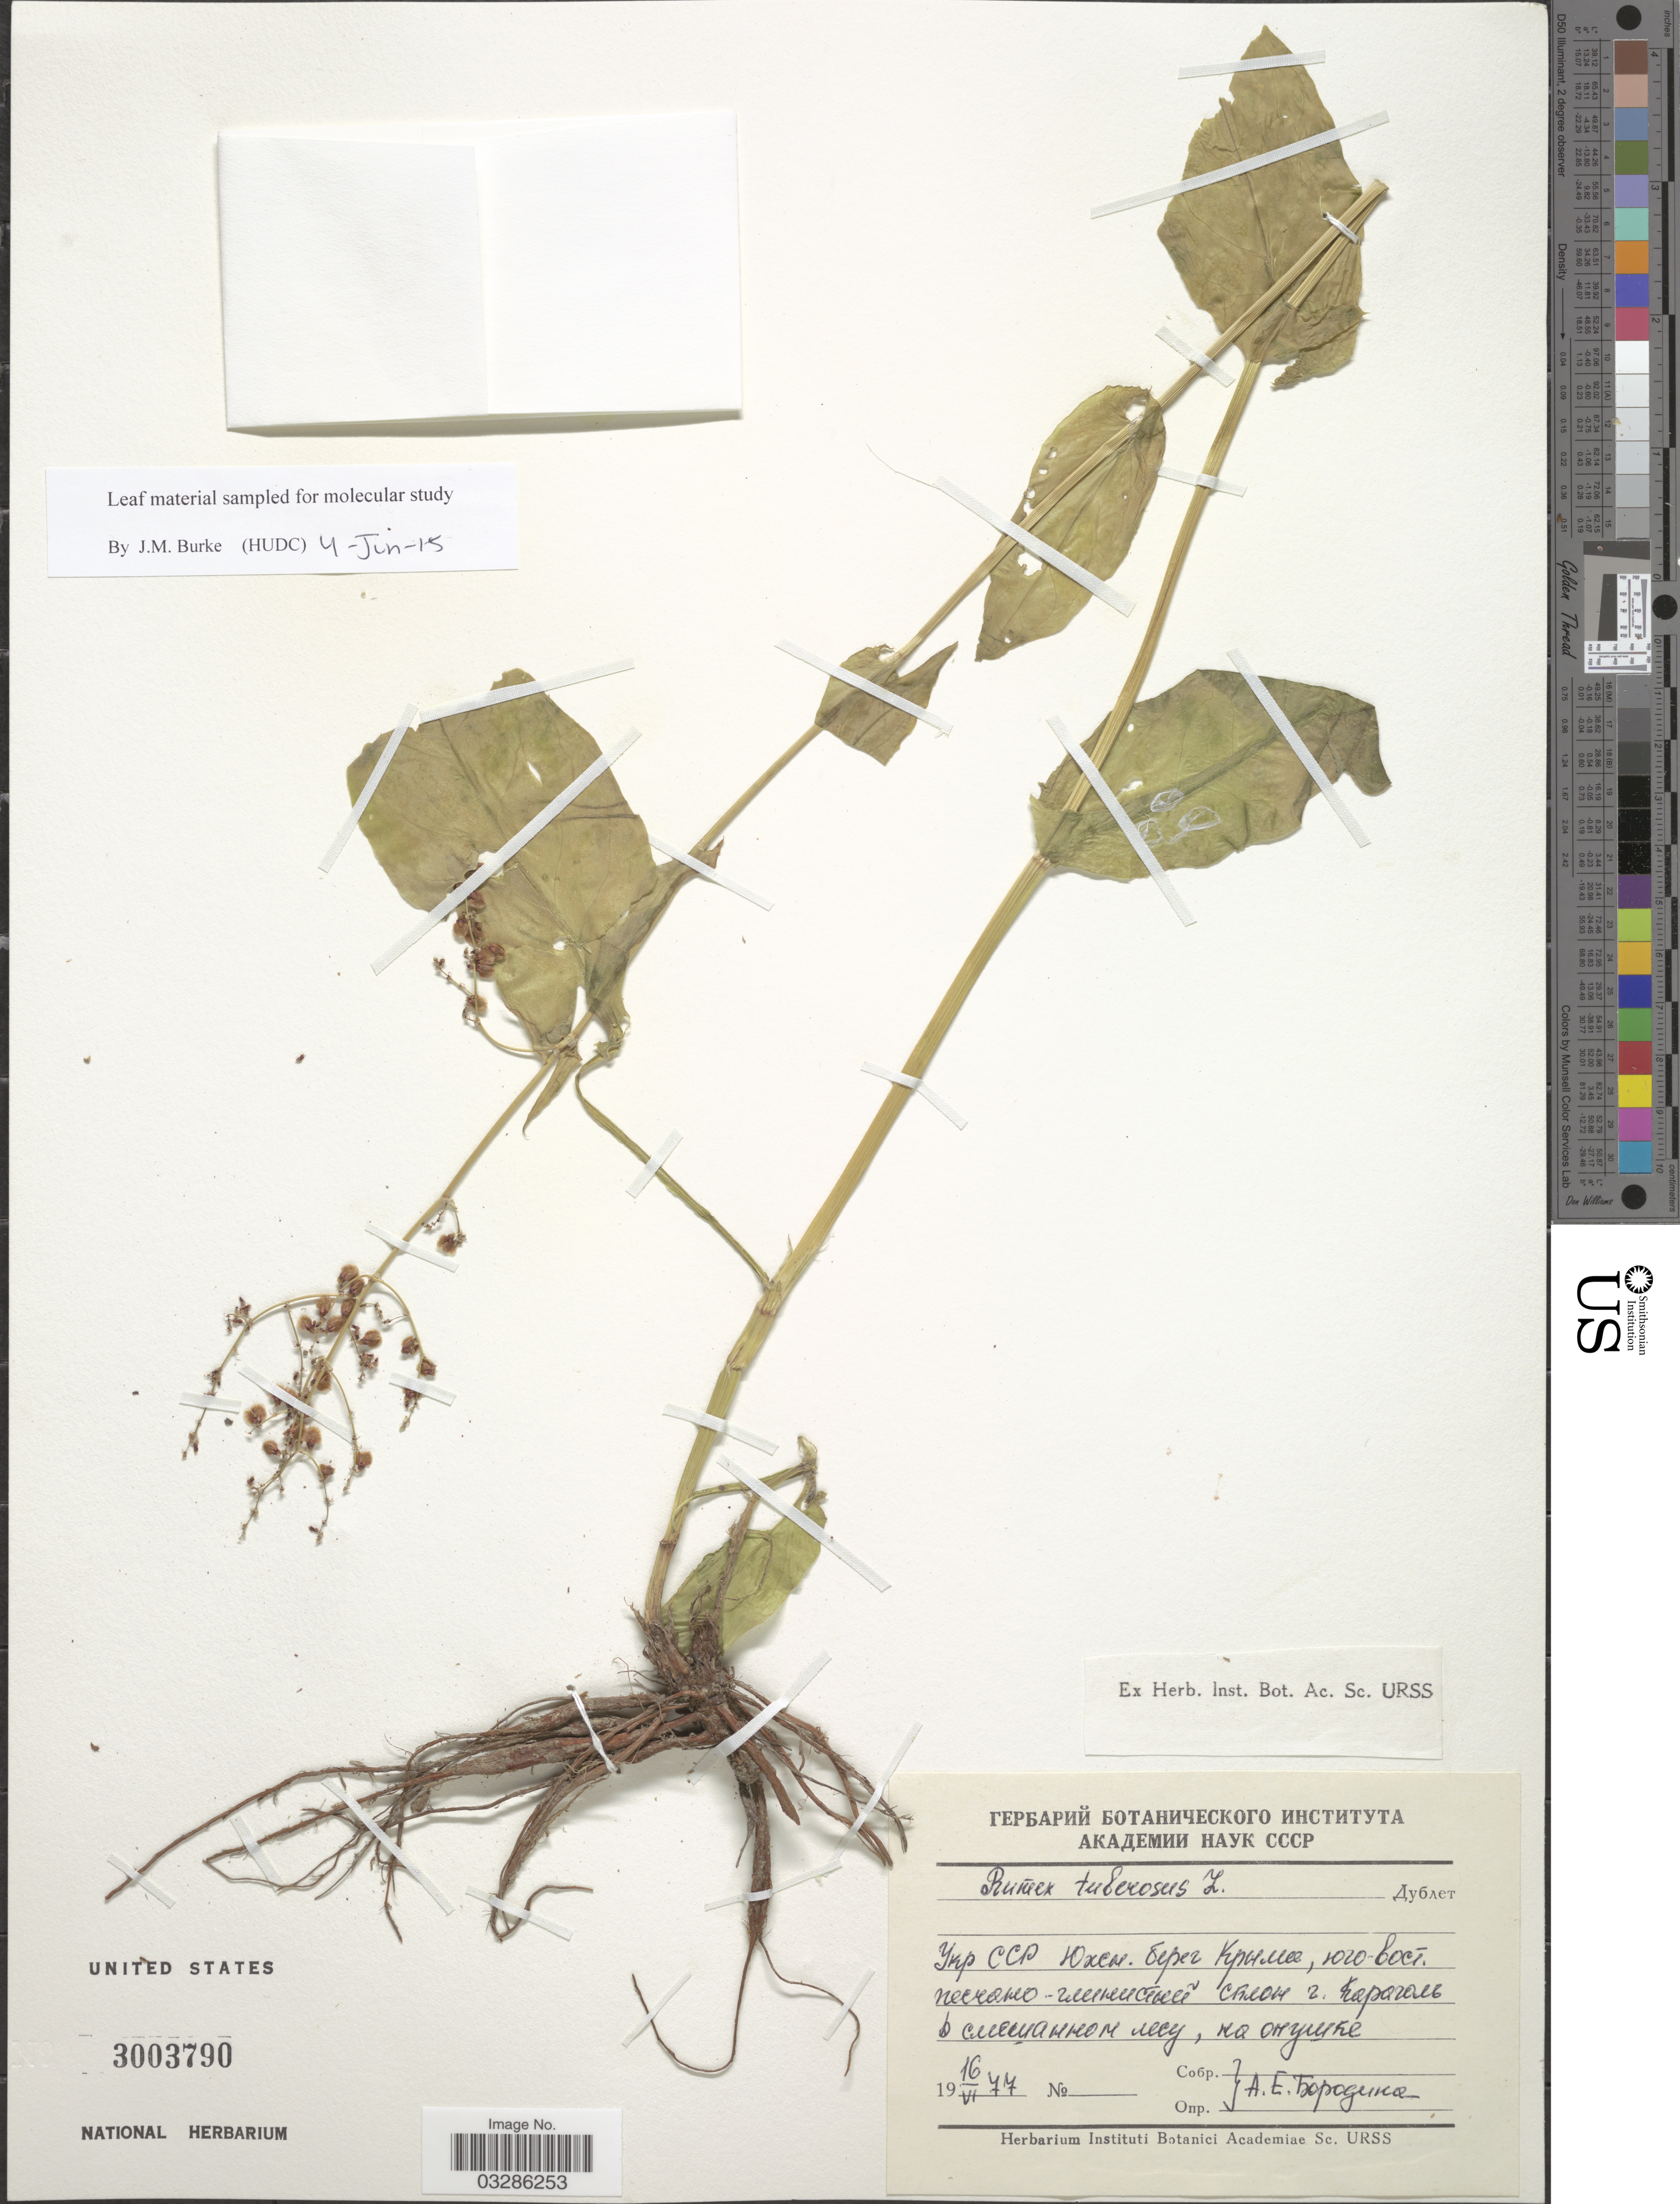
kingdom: Plantae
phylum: Tracheophyta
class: Magnoliopsida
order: Caryophyllales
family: Polygonaceae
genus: Rumex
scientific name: Rumex tuberosus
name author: L.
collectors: A. Borodina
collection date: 1977-06-16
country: Ukraine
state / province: Crimea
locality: SE slope of Mount Karagol.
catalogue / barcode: US 3003790